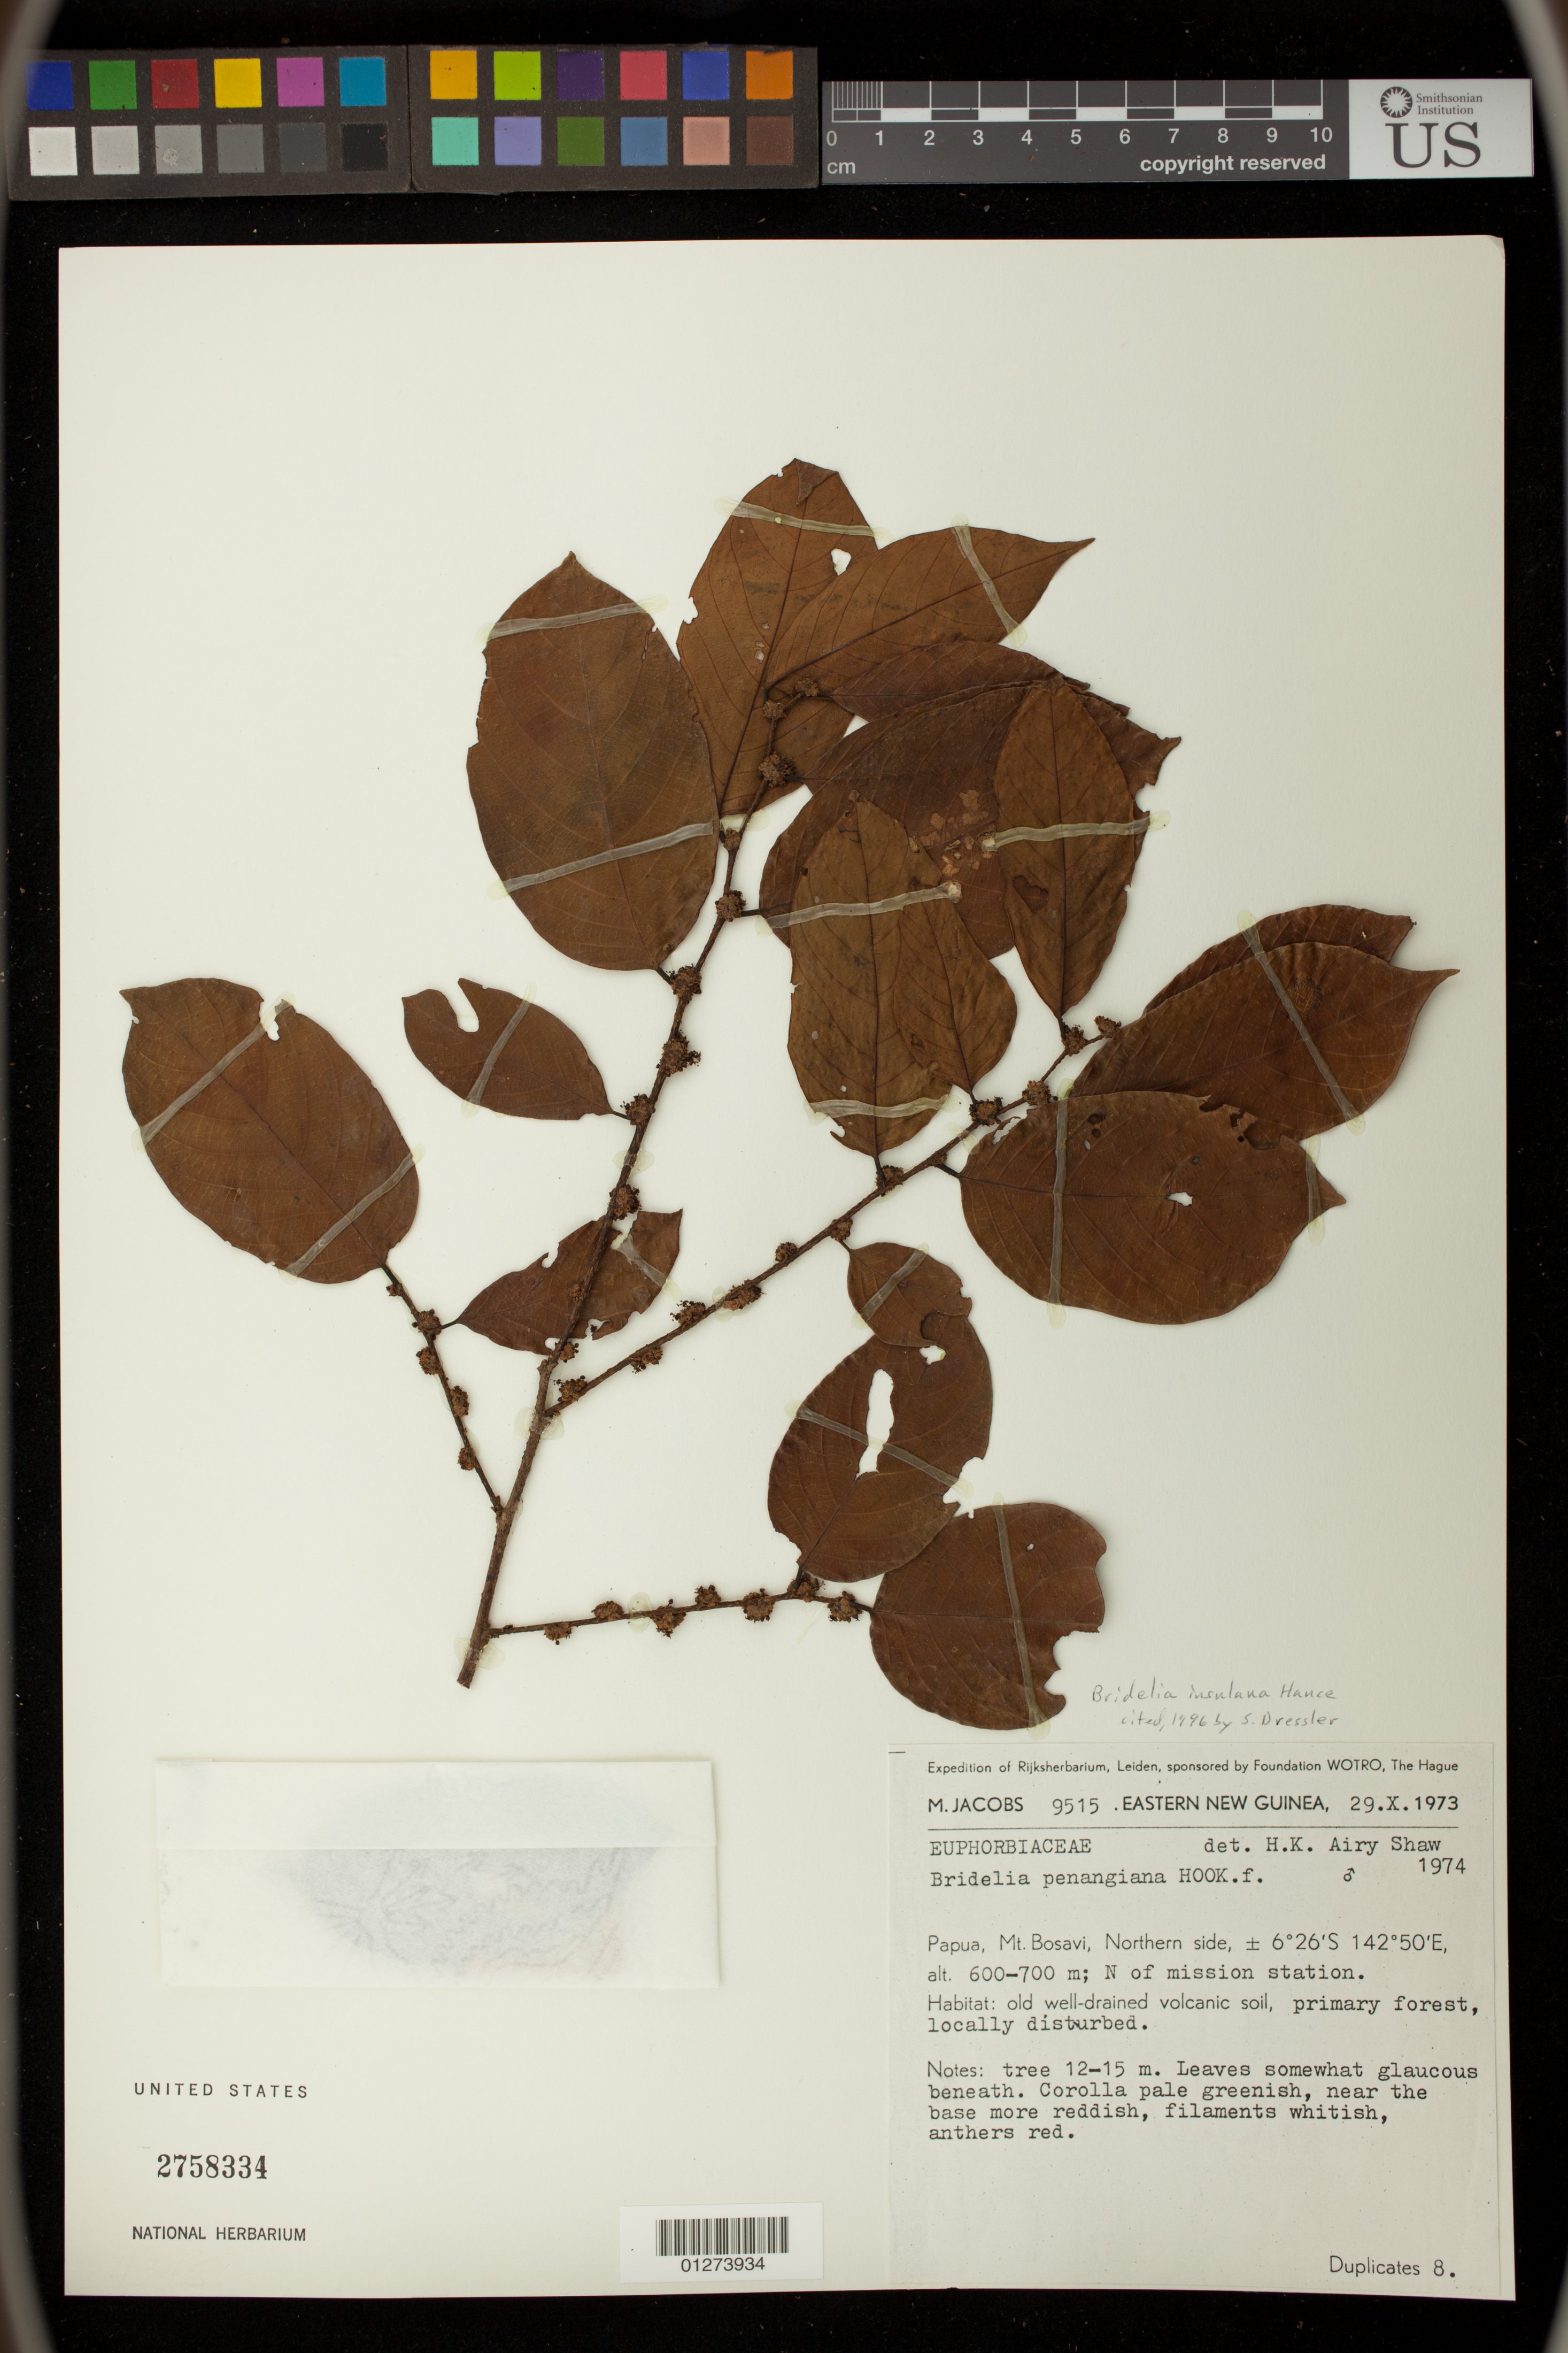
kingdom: Plantae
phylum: Tracheophyta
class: Magnoliopsida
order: Malpighiales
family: Phyllanthaceae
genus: Bridelia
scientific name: Bridelia insulana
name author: Hance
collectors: M. Jacobs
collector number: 9515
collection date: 1973-10-29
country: Papua New Guinea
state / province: Southern Highlands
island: New Guinea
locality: Papua, Mt. Bosavi, Northern Side, N. of mission station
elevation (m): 600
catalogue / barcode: US 2758334